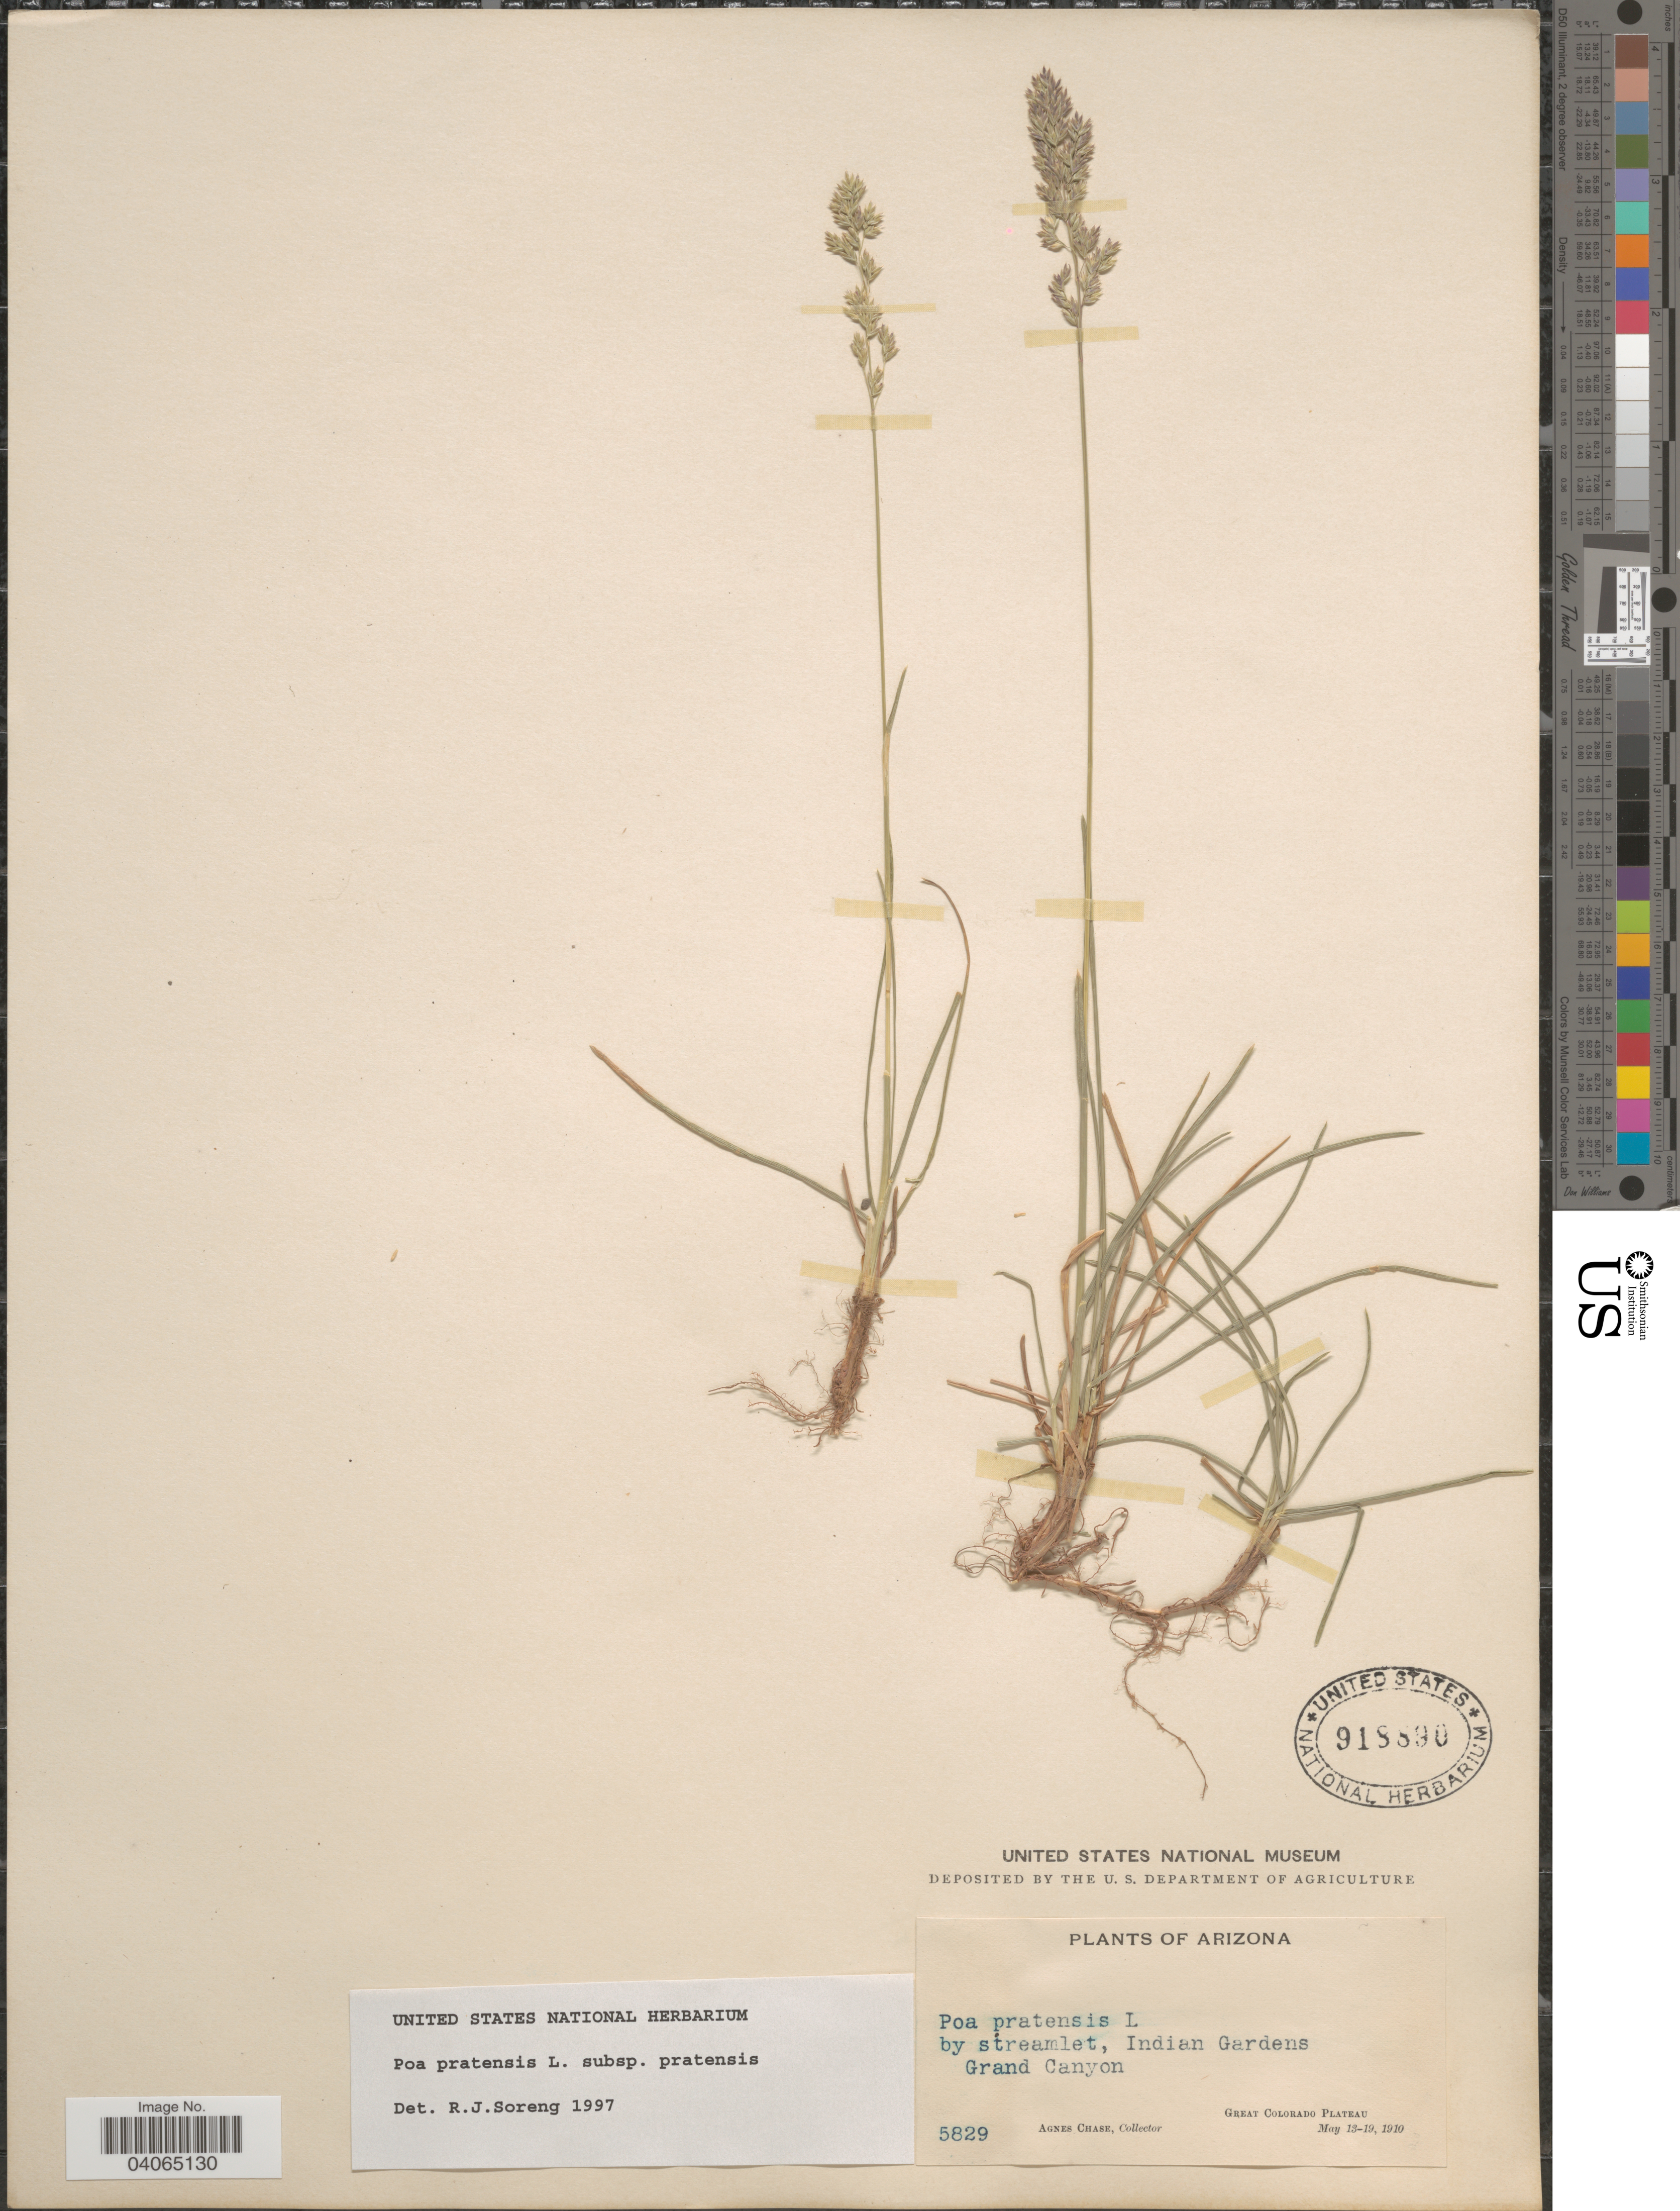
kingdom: Plantae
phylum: Tracheophyta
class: Liliopsida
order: Poales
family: Poaceae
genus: Poa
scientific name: Poa pratensis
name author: L.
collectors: A. Chase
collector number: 5829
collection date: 1910-05-13/1910-05-19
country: United States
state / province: Arizona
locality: By streamlet, Indian Gardens. Grand Canyon. Great Colorado Plateau.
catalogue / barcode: US 918890